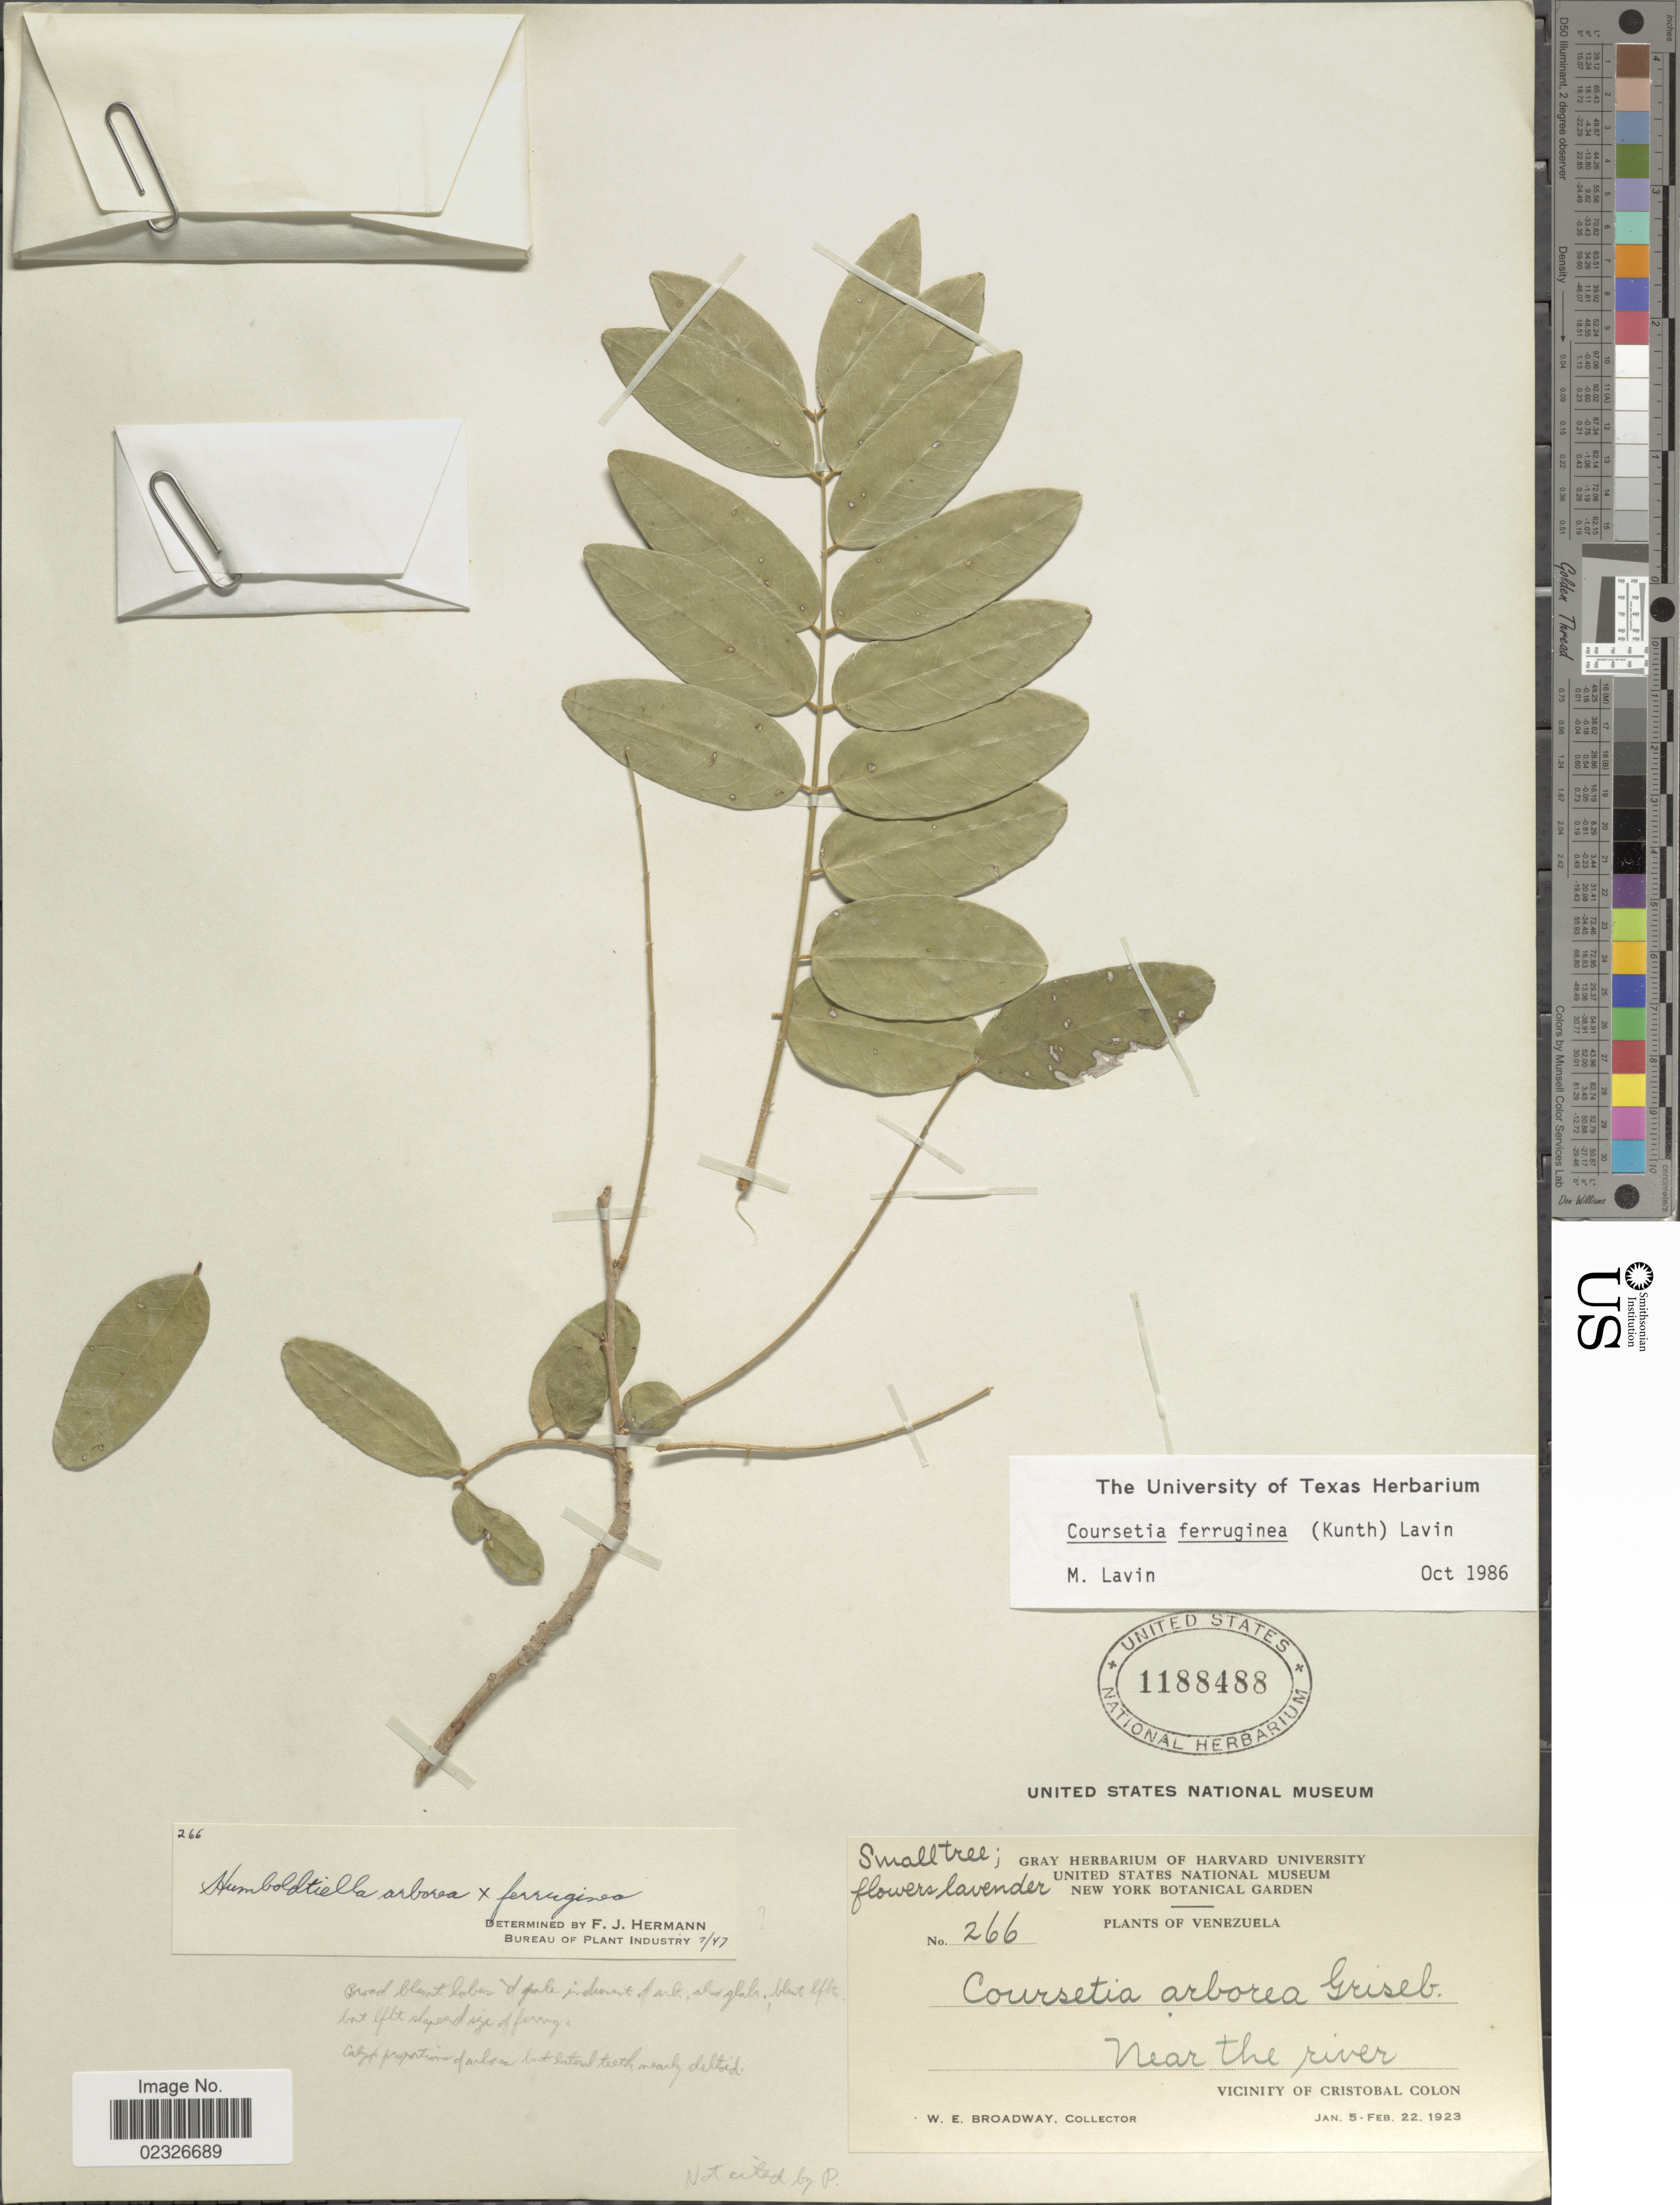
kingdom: Plantae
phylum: Tracheophyta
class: Magnoliopsida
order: Fabales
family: Fabaceae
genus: Coursetia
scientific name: Coursetia ferruginea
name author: (Kunth) Lavin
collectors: W. E. Broadway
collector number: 266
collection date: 1923-01-05/1923-02-22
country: Venezuela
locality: Near the river. Vicinity of Cristobal Colon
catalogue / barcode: US 1188488